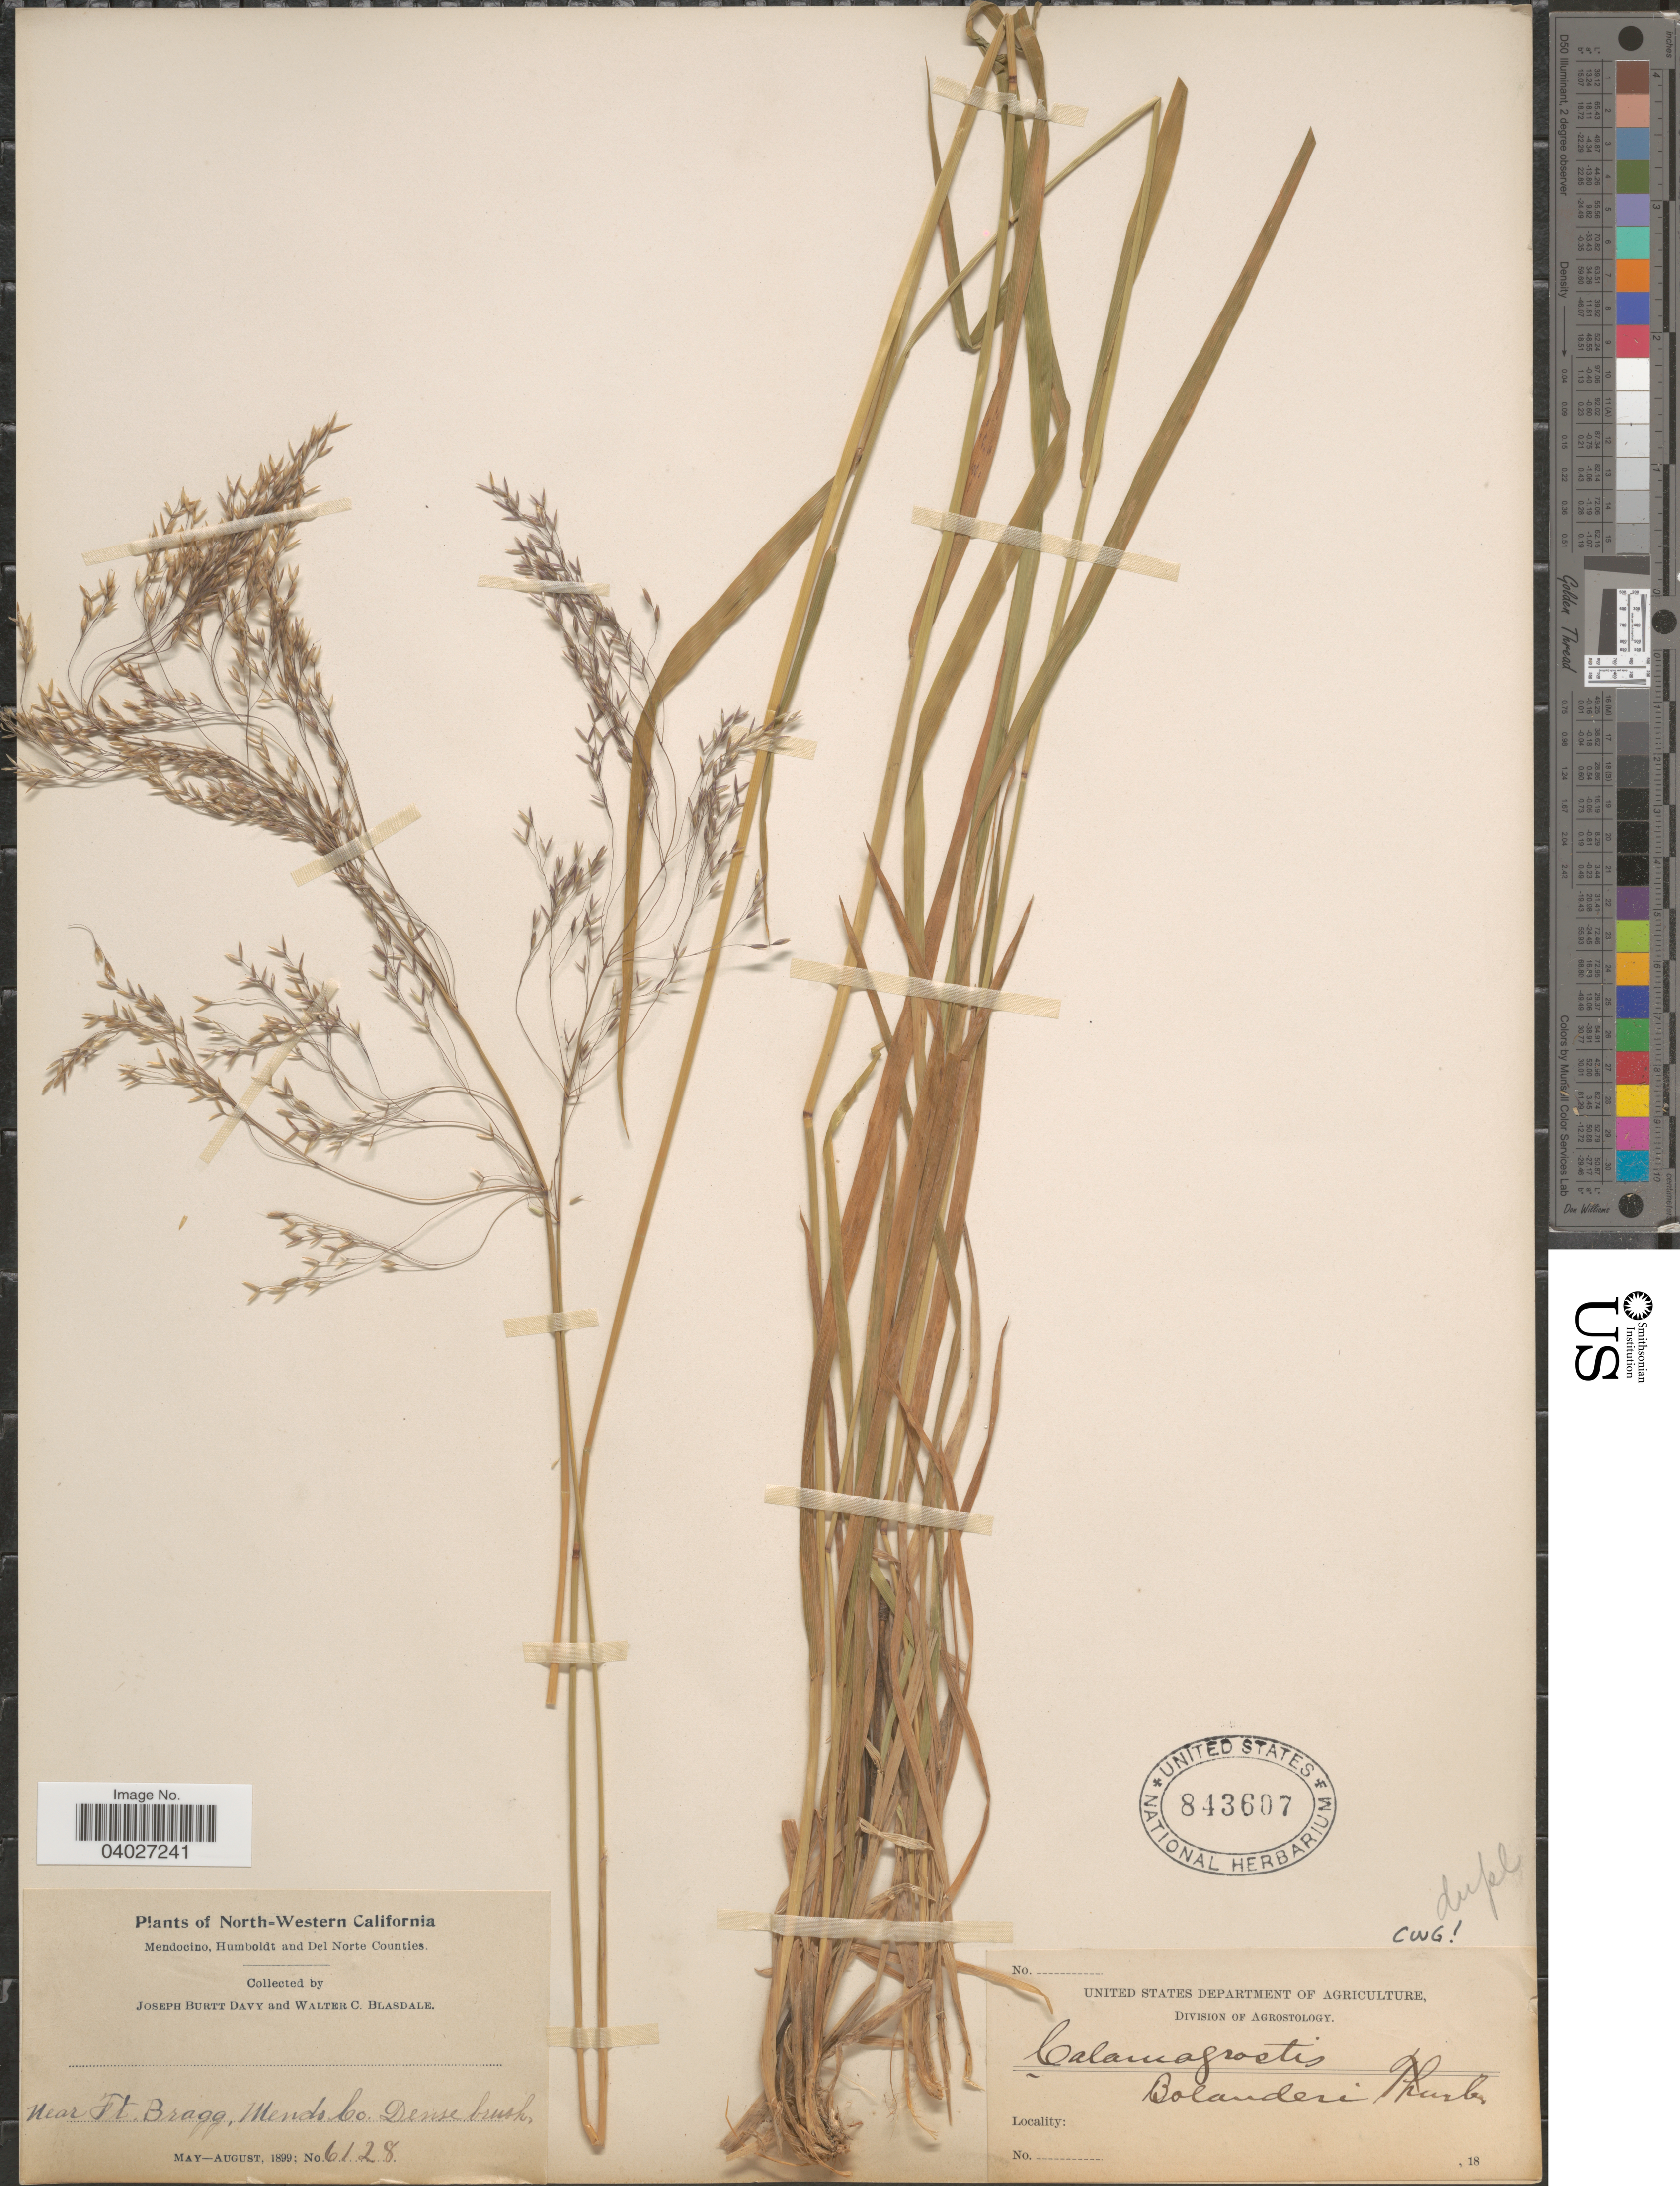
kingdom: Plantae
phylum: Tracheophyta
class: Liliopsida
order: Poales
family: Poaceae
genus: Calamagrostis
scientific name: Calamagrostis bolanderi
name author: Thurb.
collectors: J. Burtt Davy & W. Blasdale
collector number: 6128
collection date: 1899-05/1899-08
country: United States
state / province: California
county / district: Mendocino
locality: North-Western California. Near Ft. Bragg, Mendocino Co.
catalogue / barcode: US 843607